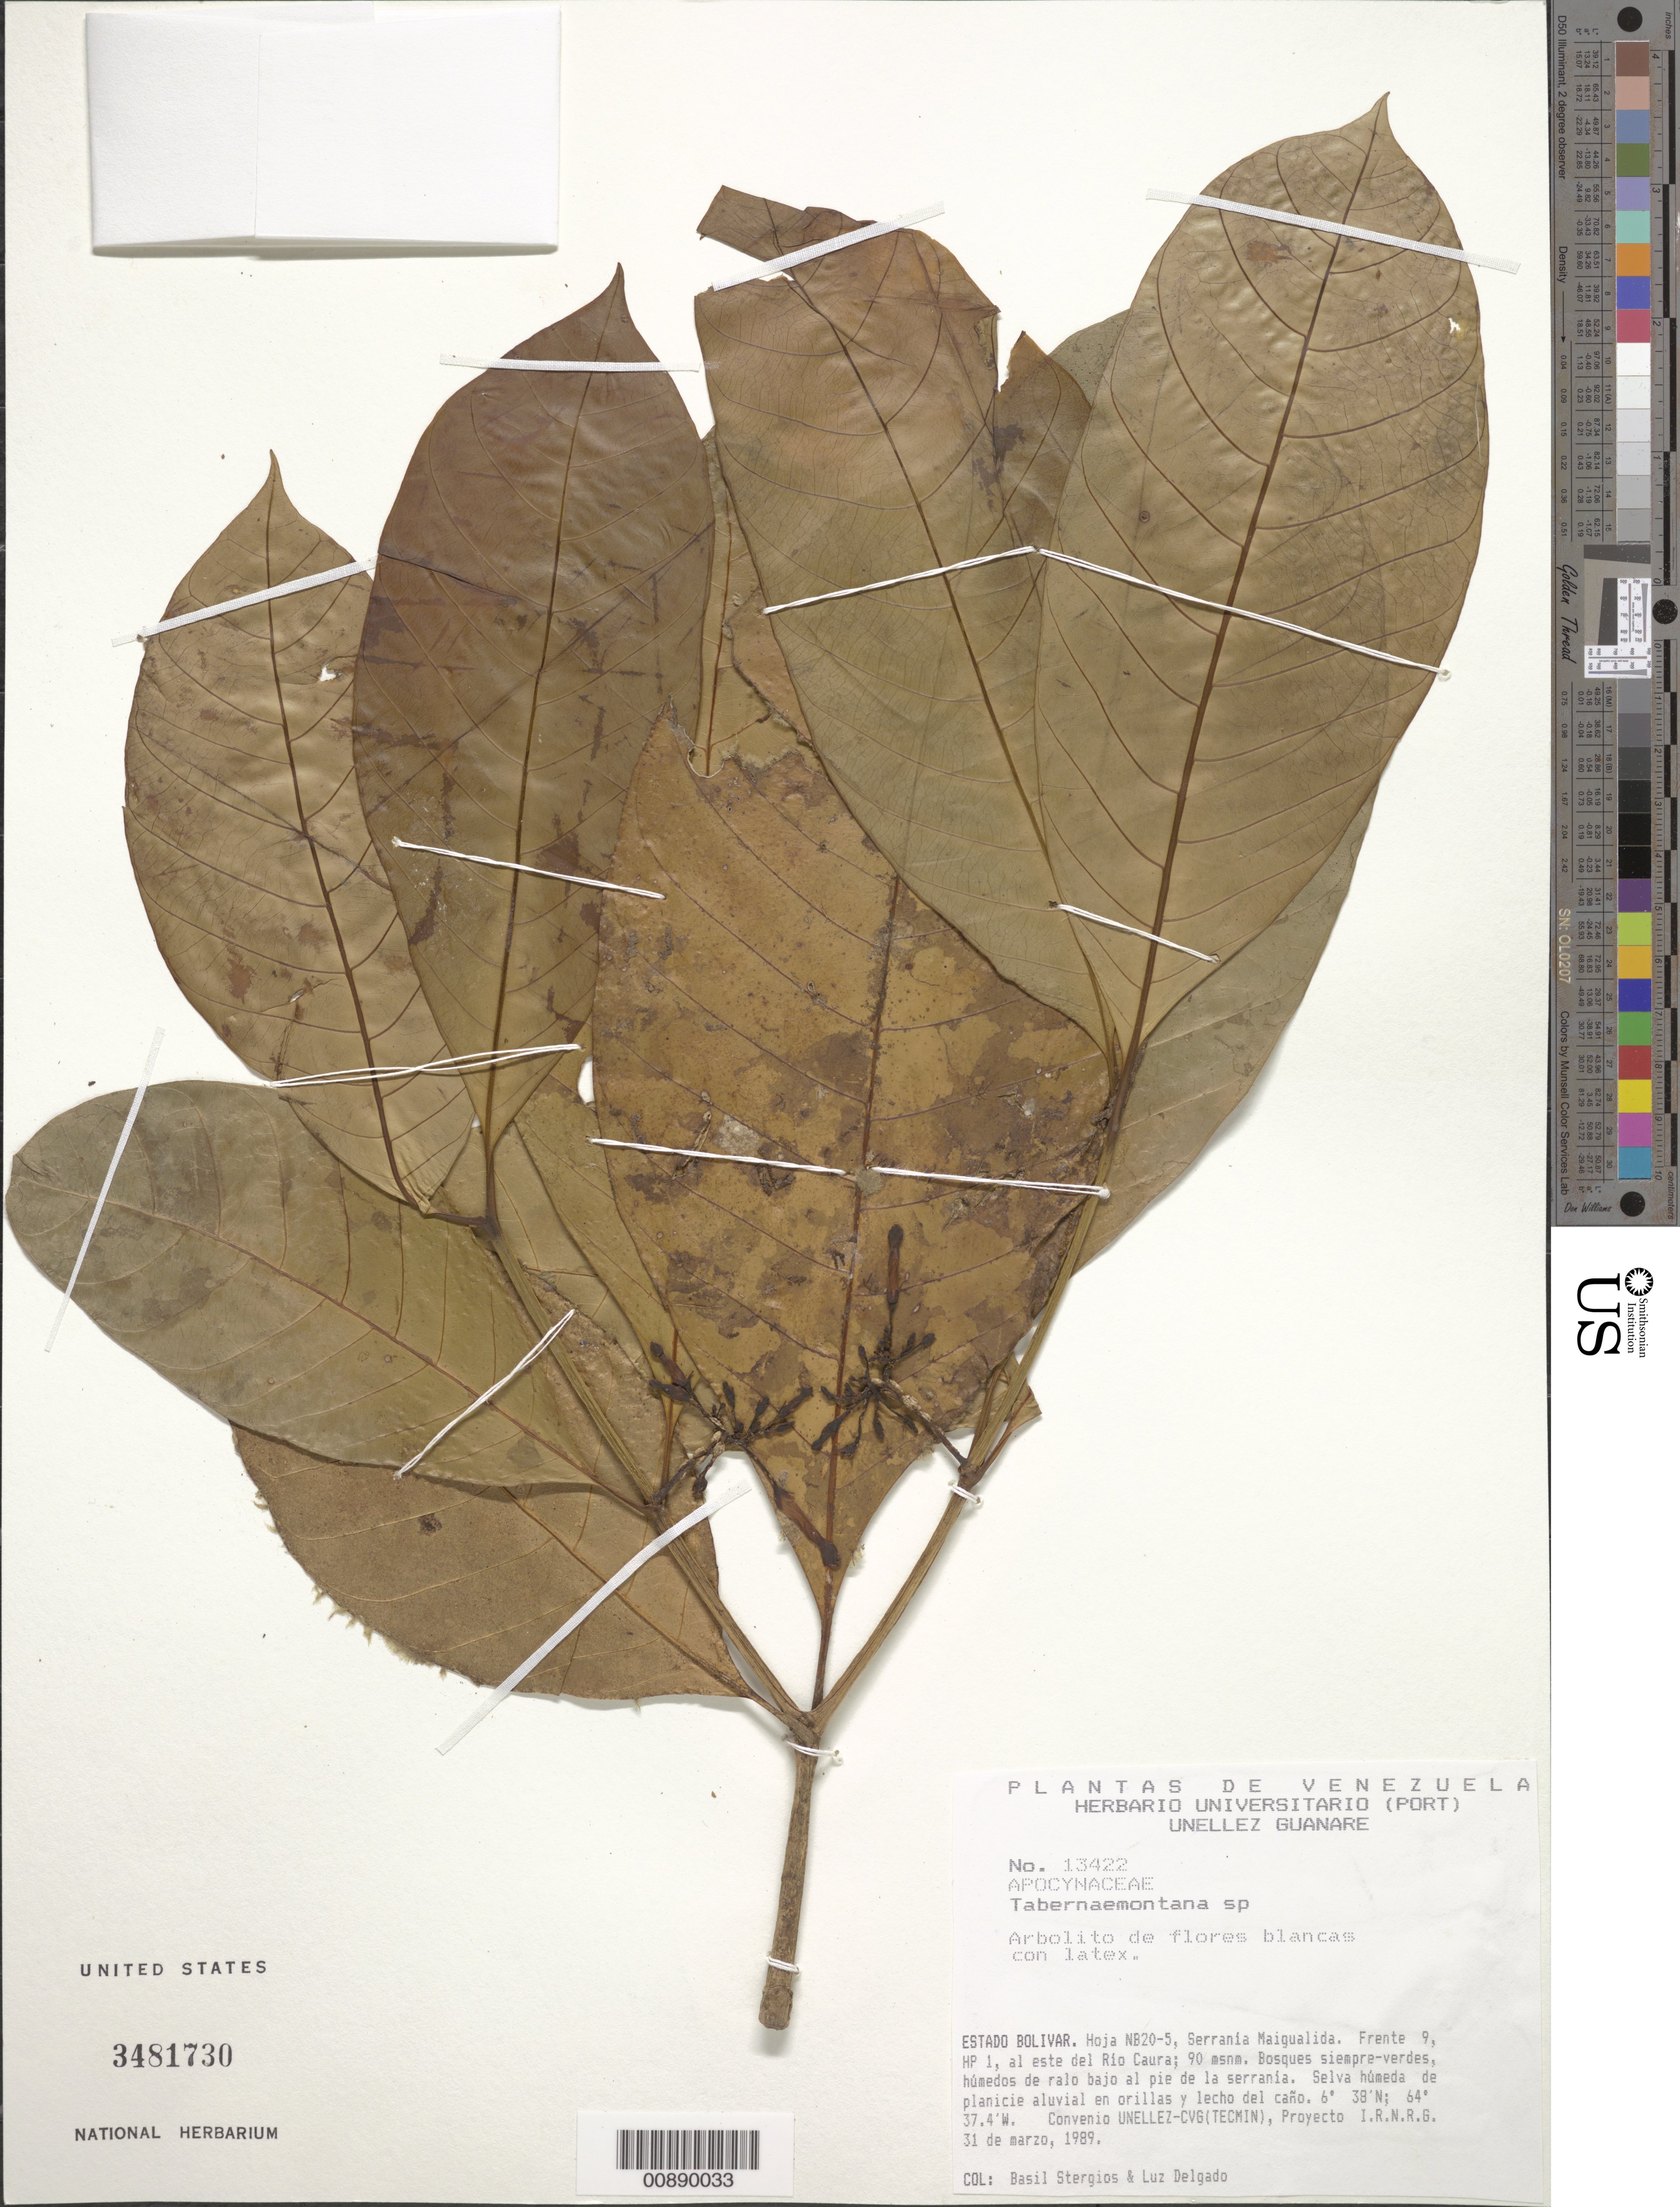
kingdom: Plantae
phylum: Tracheophyta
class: Magnoliopsida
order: Gentianales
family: Apocynaceae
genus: Tabernaemontana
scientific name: Tabernaemontana sp.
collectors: B. G. Stergios & L. Delgado V.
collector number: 13422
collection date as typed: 31-Mar-89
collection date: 1989-03-31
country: Venezuela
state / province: Bolívar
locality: Serrania Maigualida, E del río Caura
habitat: Bosques siempre verdes humedos de ralo bajo al pié de la serrania; selva húmeda de planicie aluvial en orillas y lecho del caño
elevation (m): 90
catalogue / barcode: US 3481730